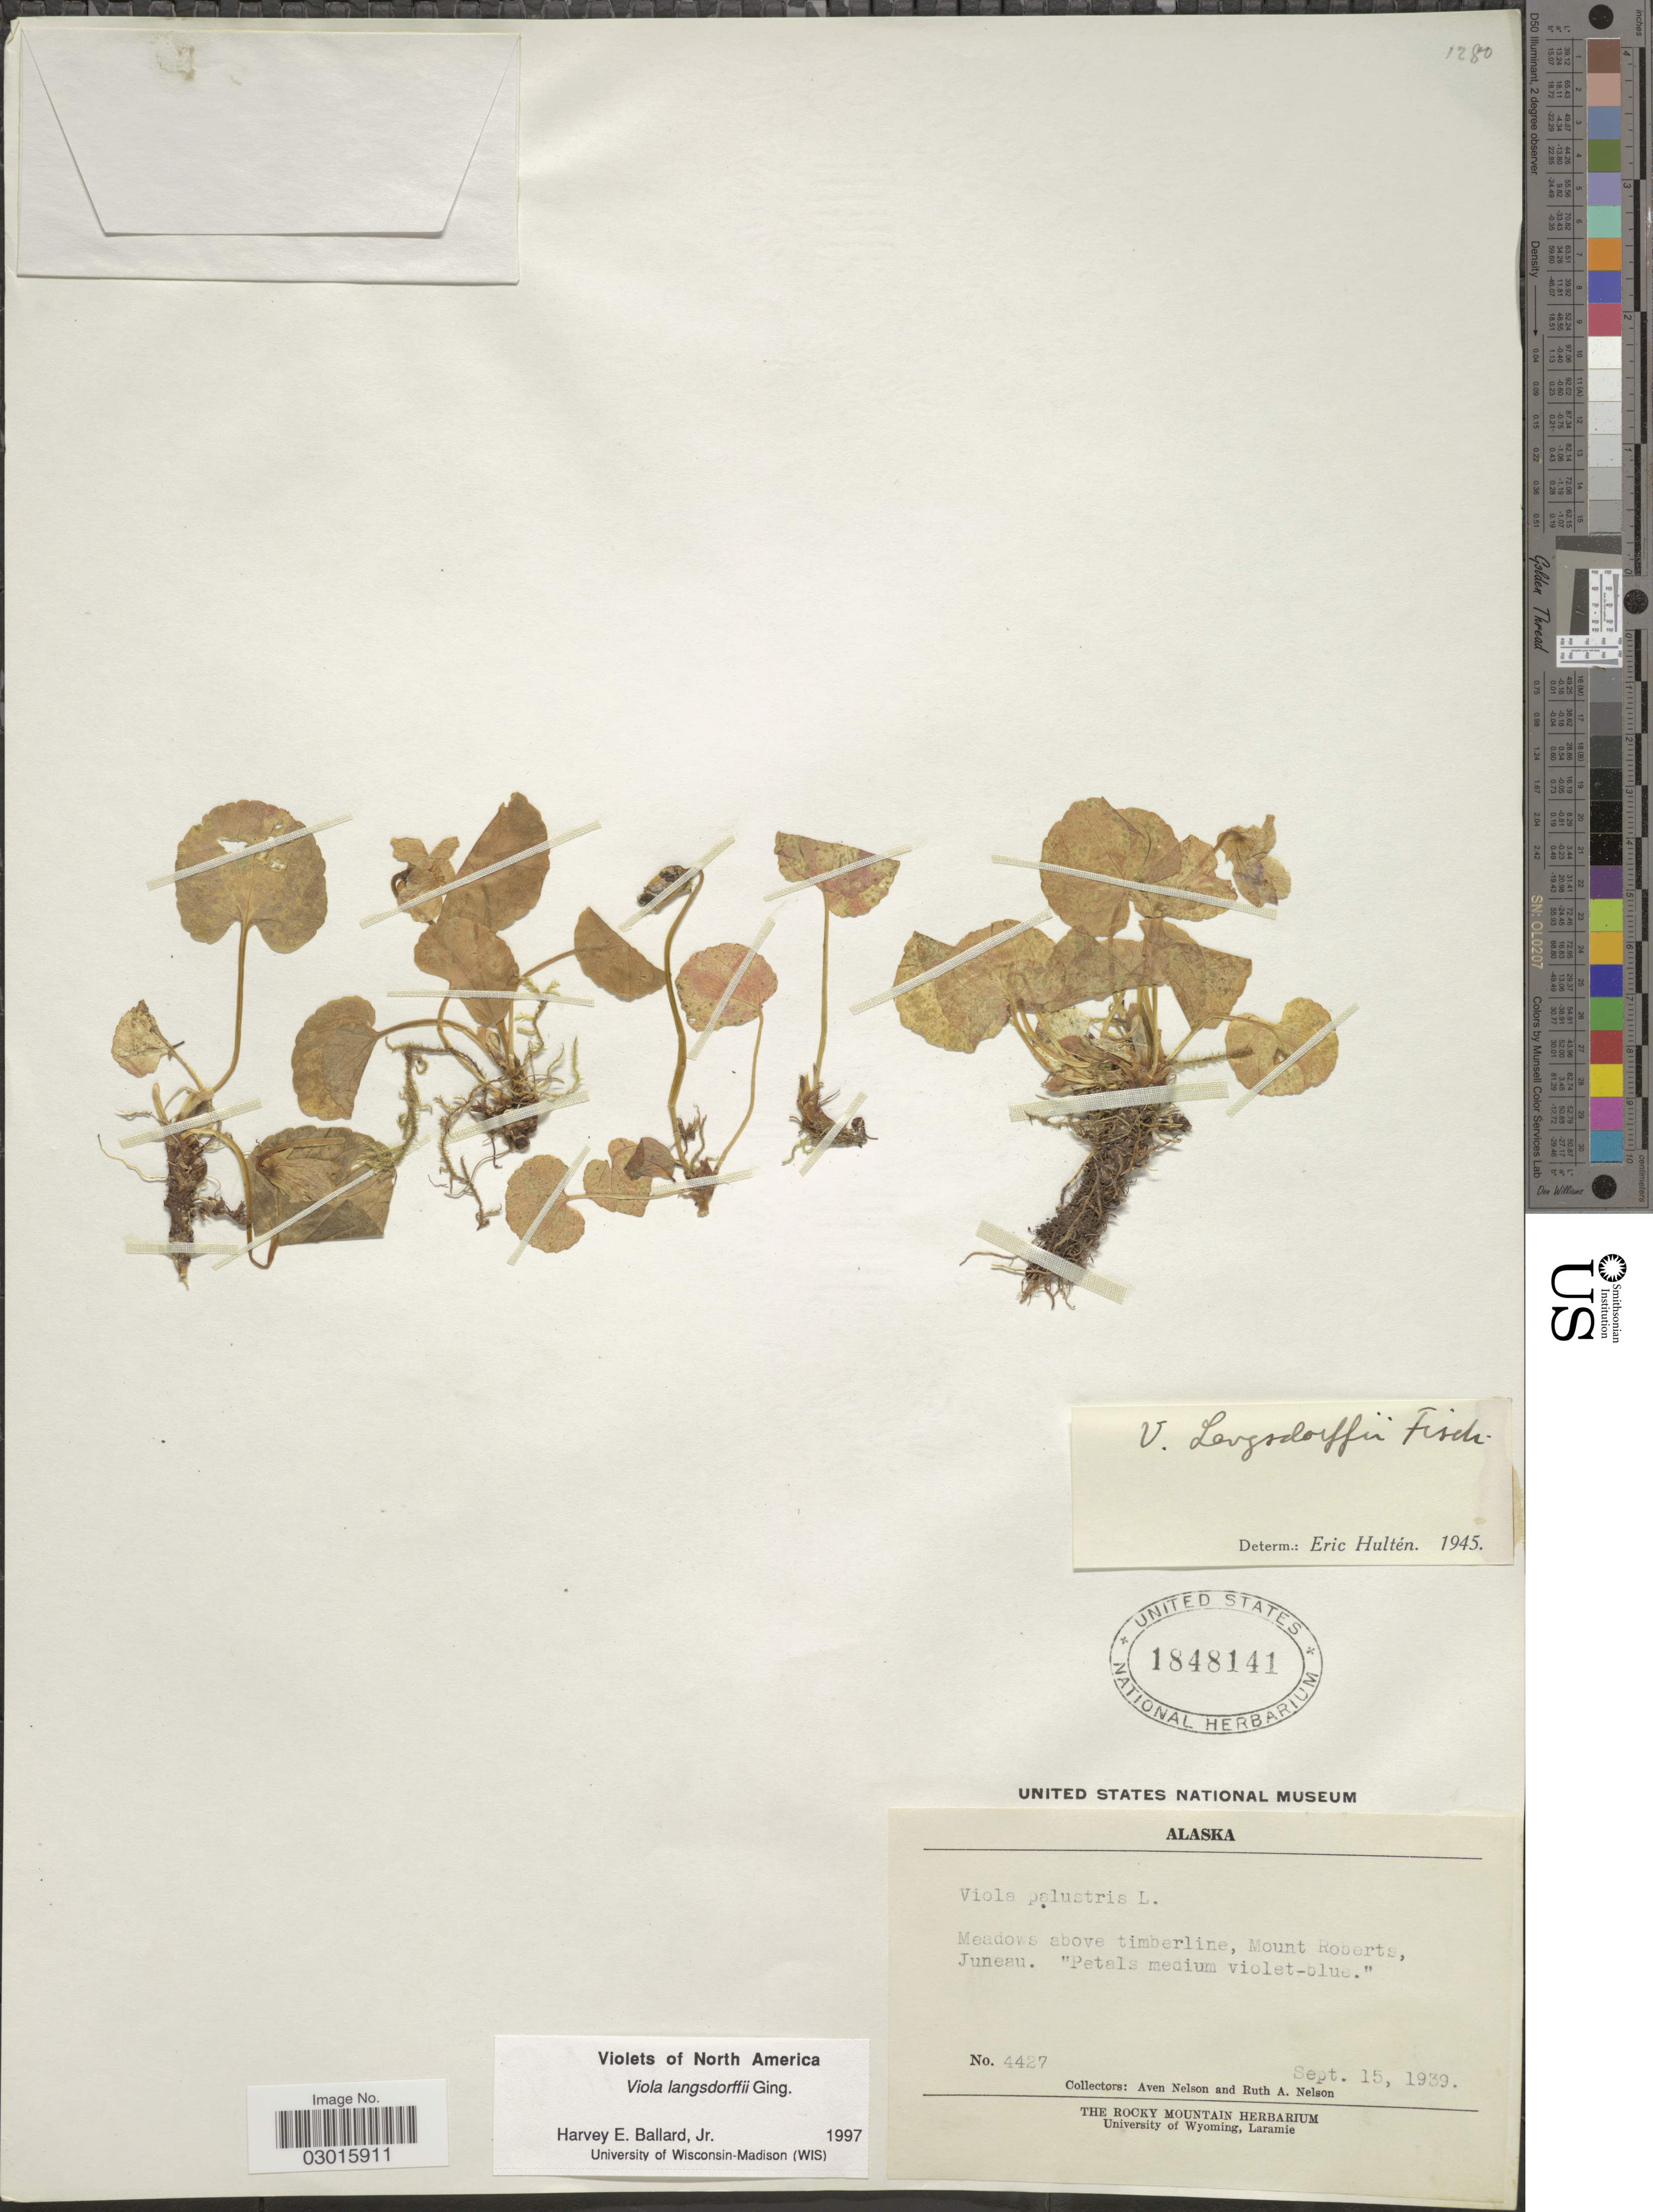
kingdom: Plantae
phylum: Tracheophyta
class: Magnoliopsida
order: Malpighiales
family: Violaceae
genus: Viola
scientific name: Viola langsdorffii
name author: Fisch. ex Ging.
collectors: A. Nelson & R. A. Nelson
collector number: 4427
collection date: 1939-09-15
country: United States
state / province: Alaska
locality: Meadows above timberline, Mount Roberts, Juneau.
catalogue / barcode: US 1848141